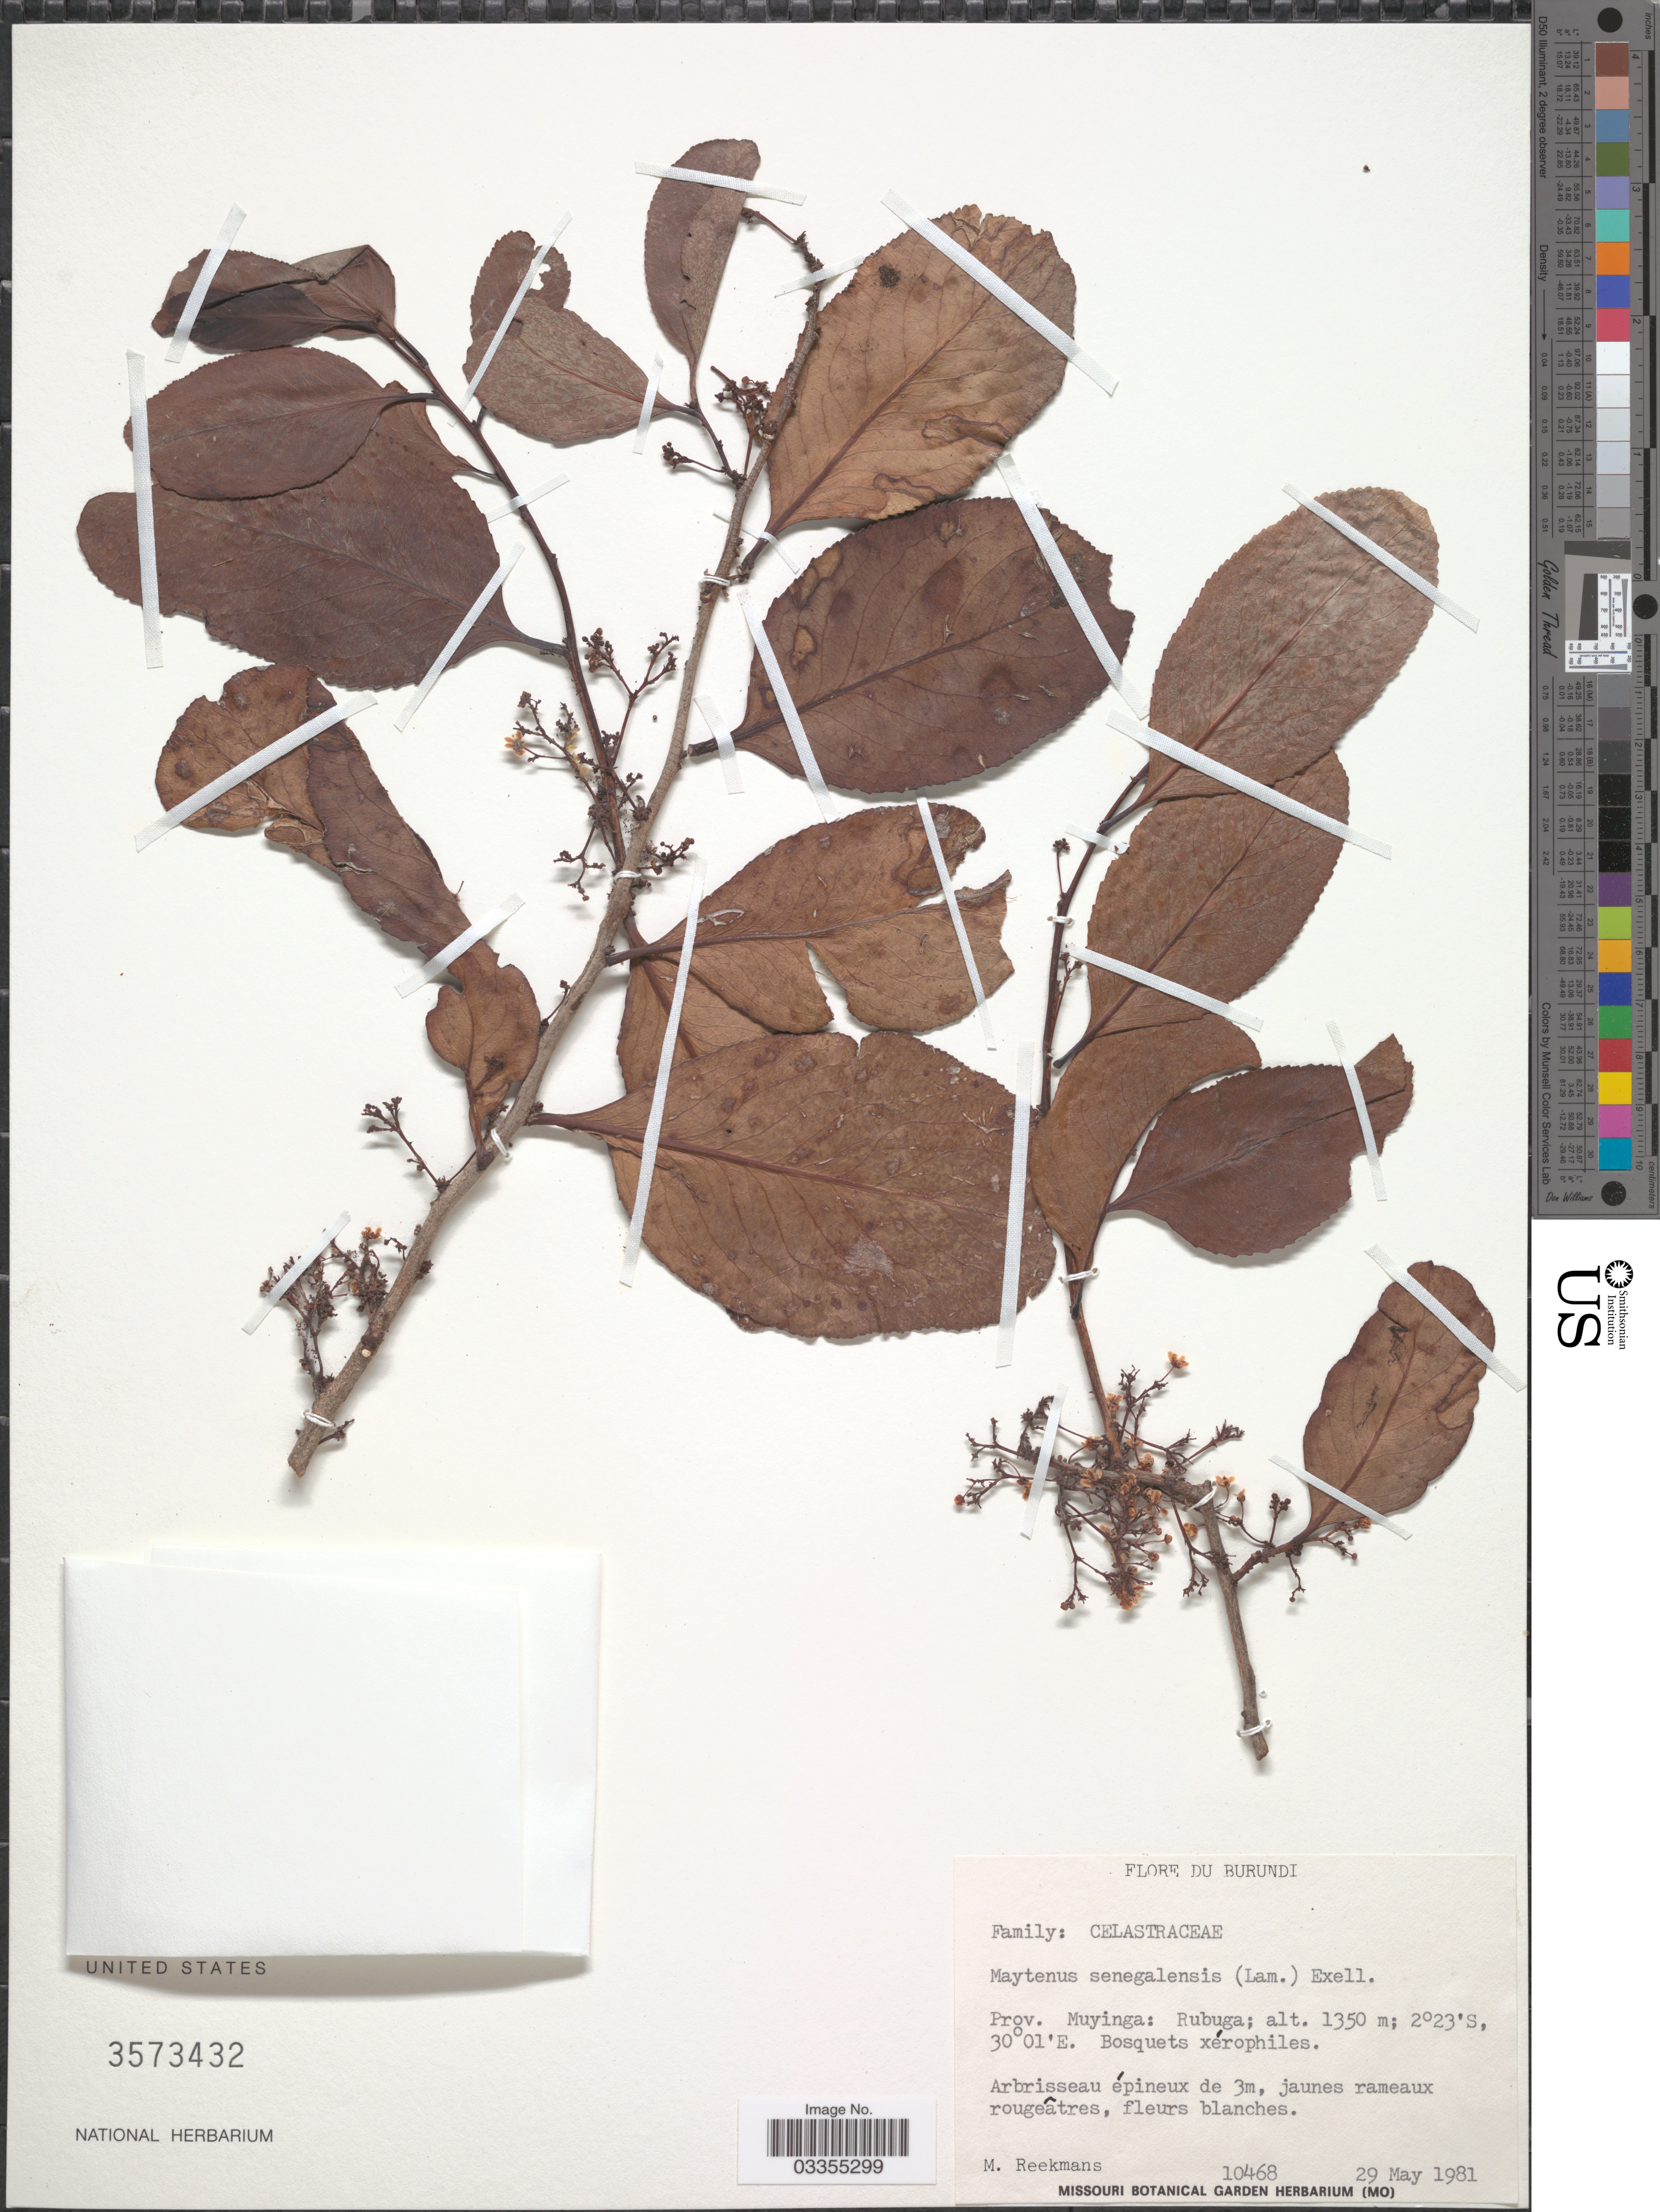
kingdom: Plantae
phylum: Tracheophyta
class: Magnoliopsida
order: Celastrales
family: Celastraceae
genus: Gymnosporia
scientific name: Gymnosporia senegalensis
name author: (Lam.) Loes.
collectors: M. Reekmans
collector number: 10468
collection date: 1981-05-29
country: Burundi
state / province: Muyinga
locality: Rubuga.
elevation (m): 1350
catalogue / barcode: US 3573432